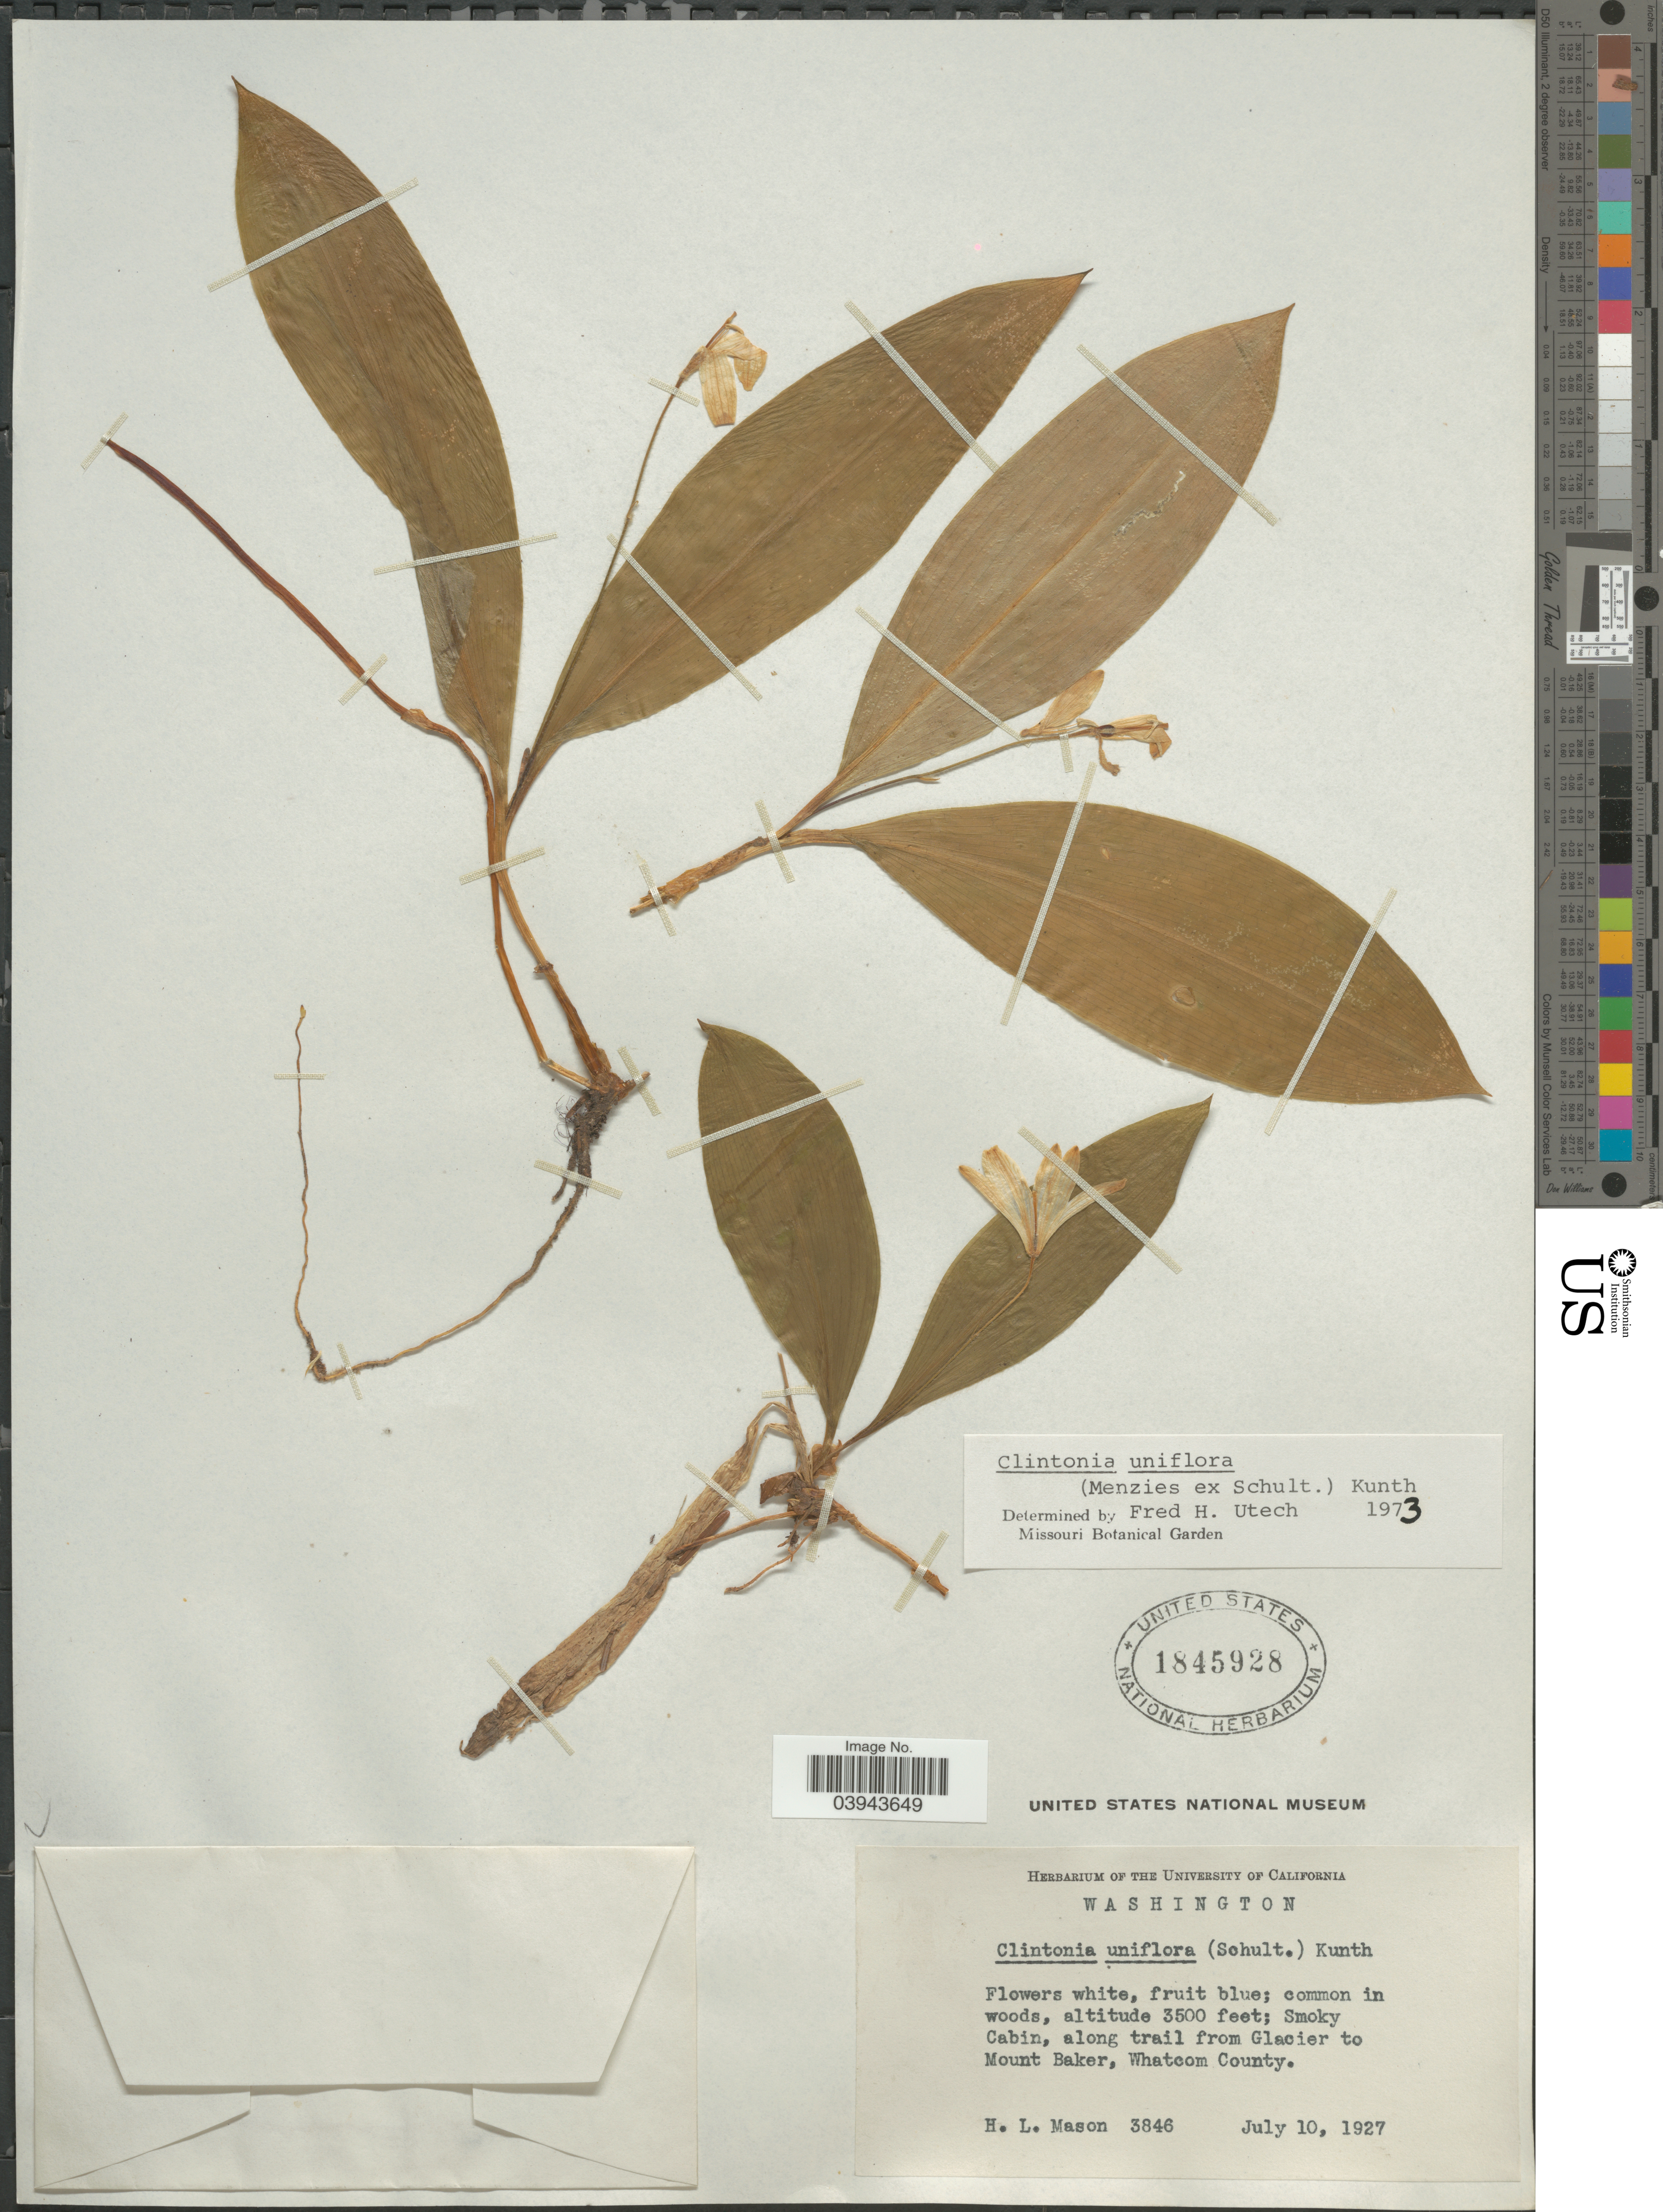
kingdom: Plantae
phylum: Tracheophyta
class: Liliopsida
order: Liliales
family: Liliaceae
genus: Clintonia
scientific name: Clintonia uniflora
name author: Kunth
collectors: H. L. Mason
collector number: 3846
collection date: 1927-07-10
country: United States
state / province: Washington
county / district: Whatcom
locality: Smoky Cabin, along trail from Glacier to Mount Baker, Whatcom County.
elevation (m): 1067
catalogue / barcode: US 1845928